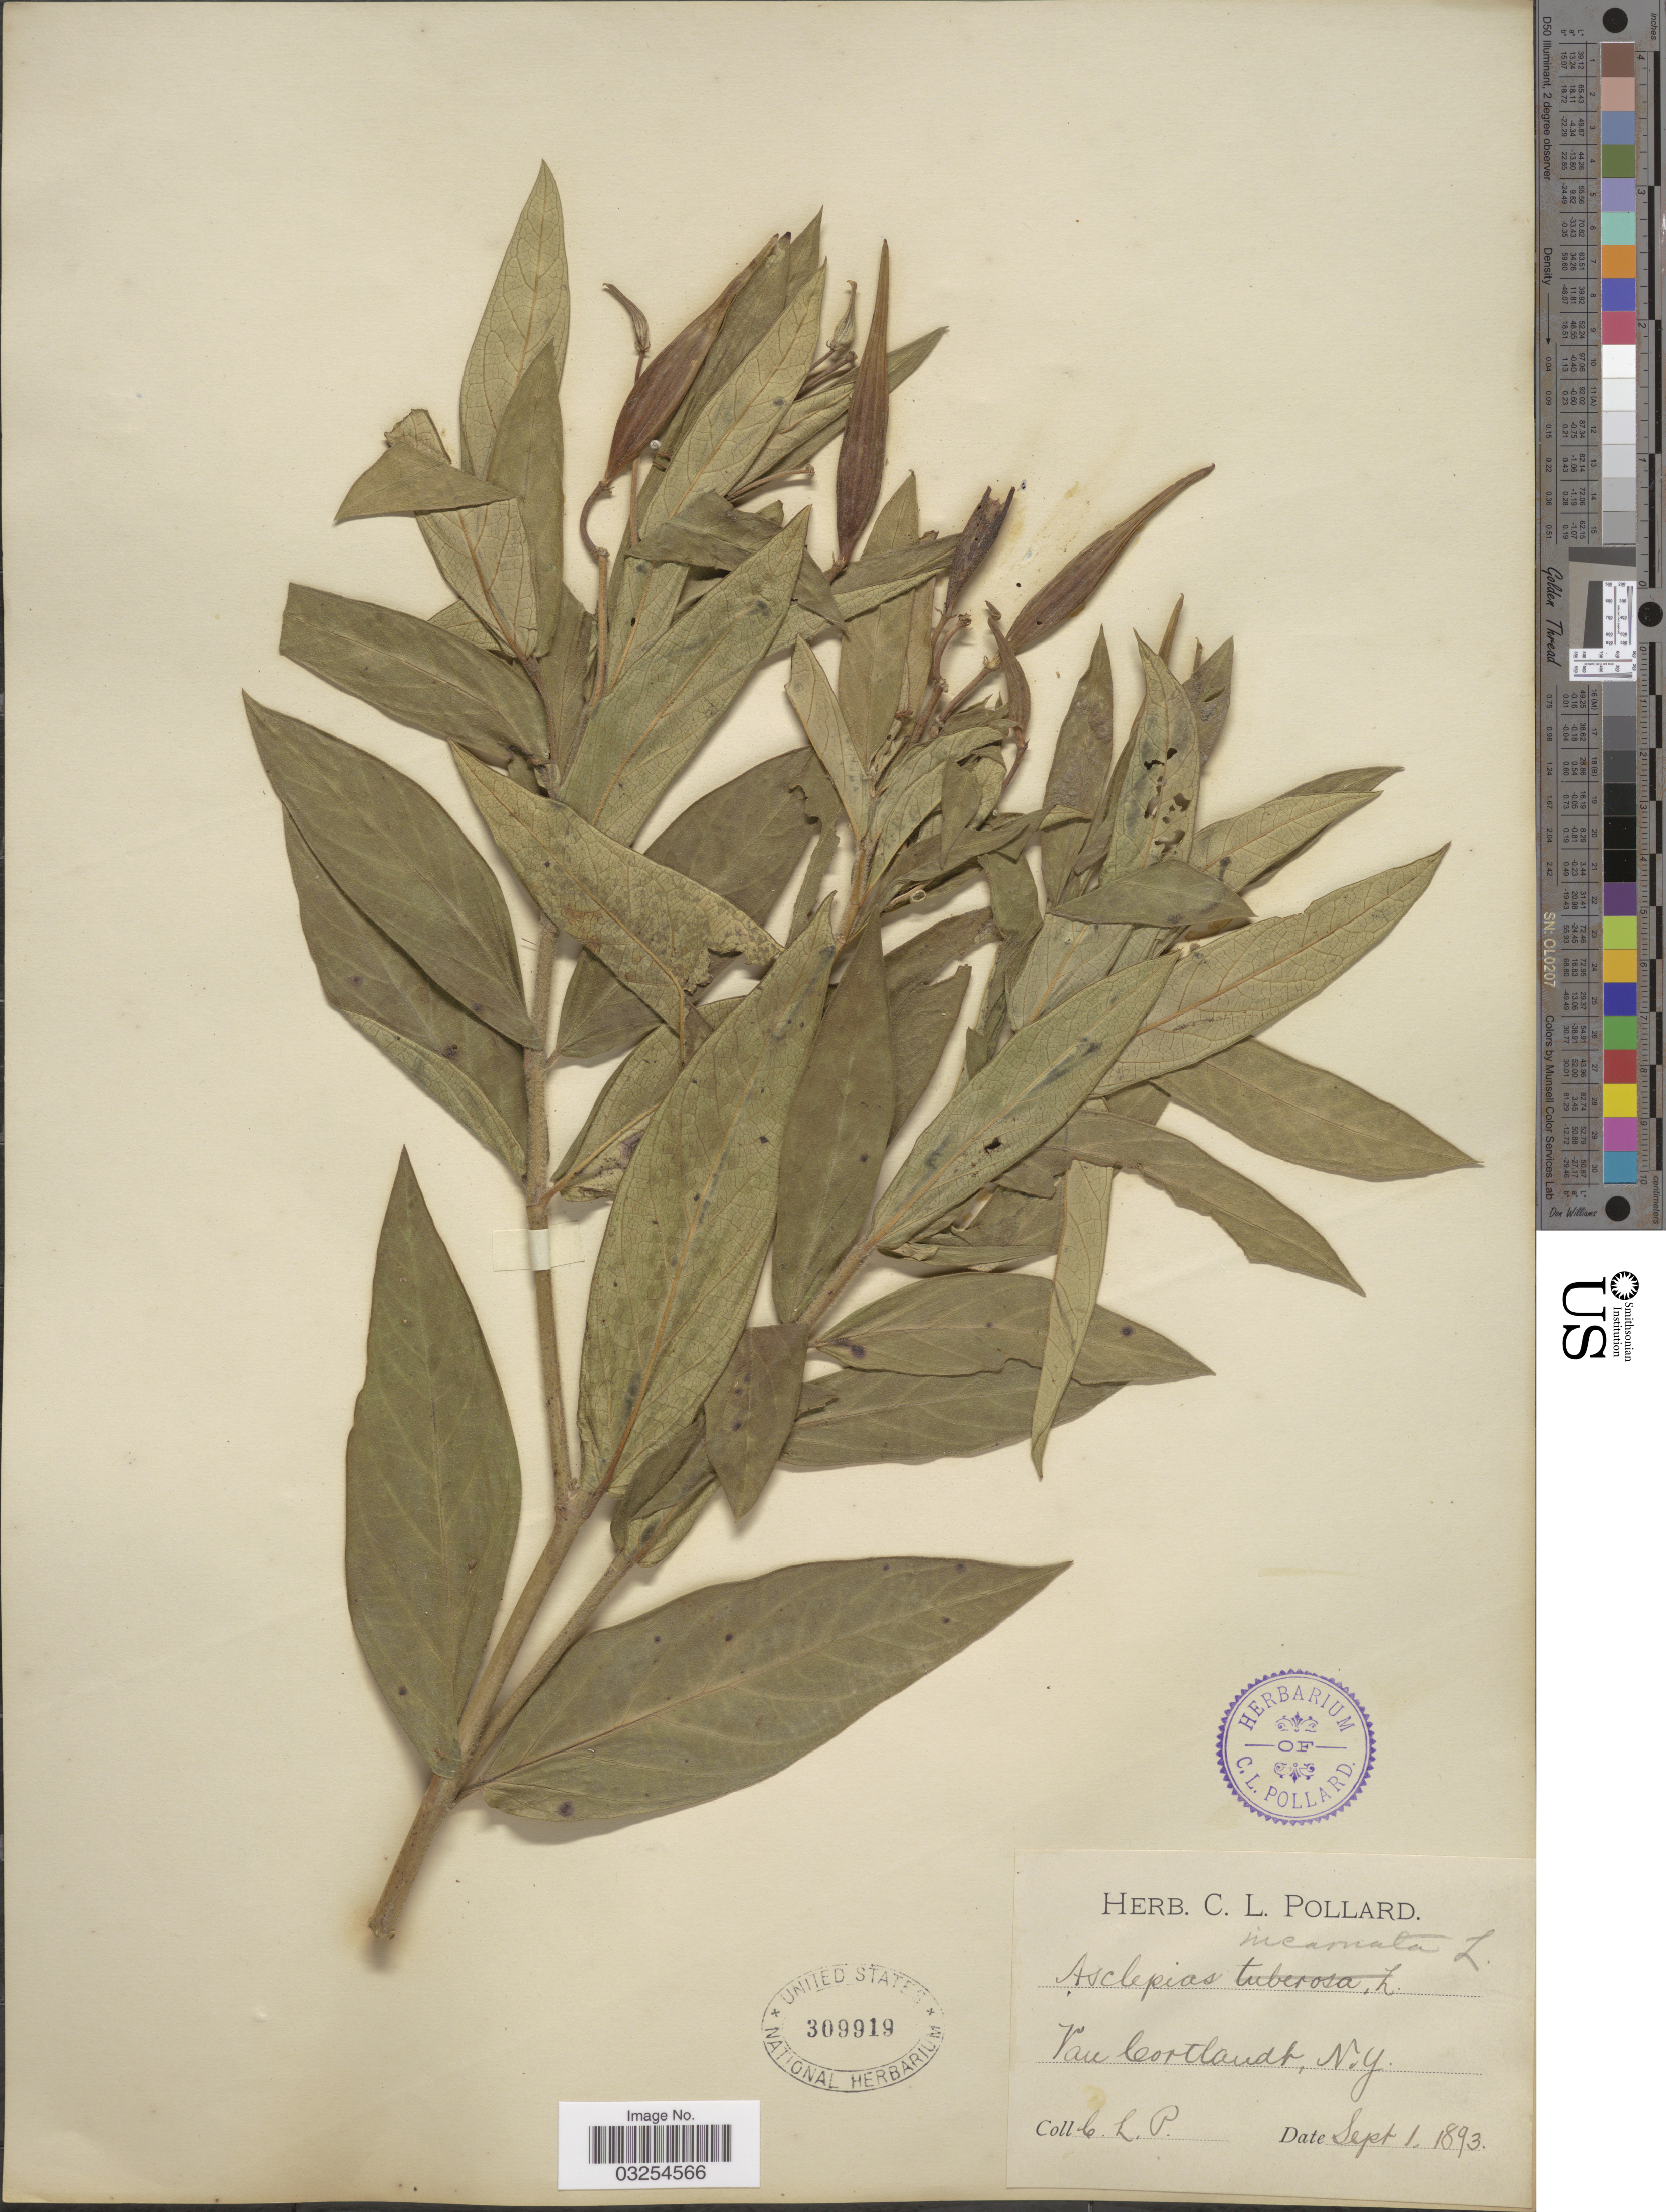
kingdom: Plantae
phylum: Tracheophyta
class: Magnoliopsida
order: Gentianales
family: Apocynaceae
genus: Asclepias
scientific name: Asclepias incarnata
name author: L.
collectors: C. L. Pollard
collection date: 1893-09-01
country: United States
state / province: New York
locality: Van Cortlandt.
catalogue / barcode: US 309919